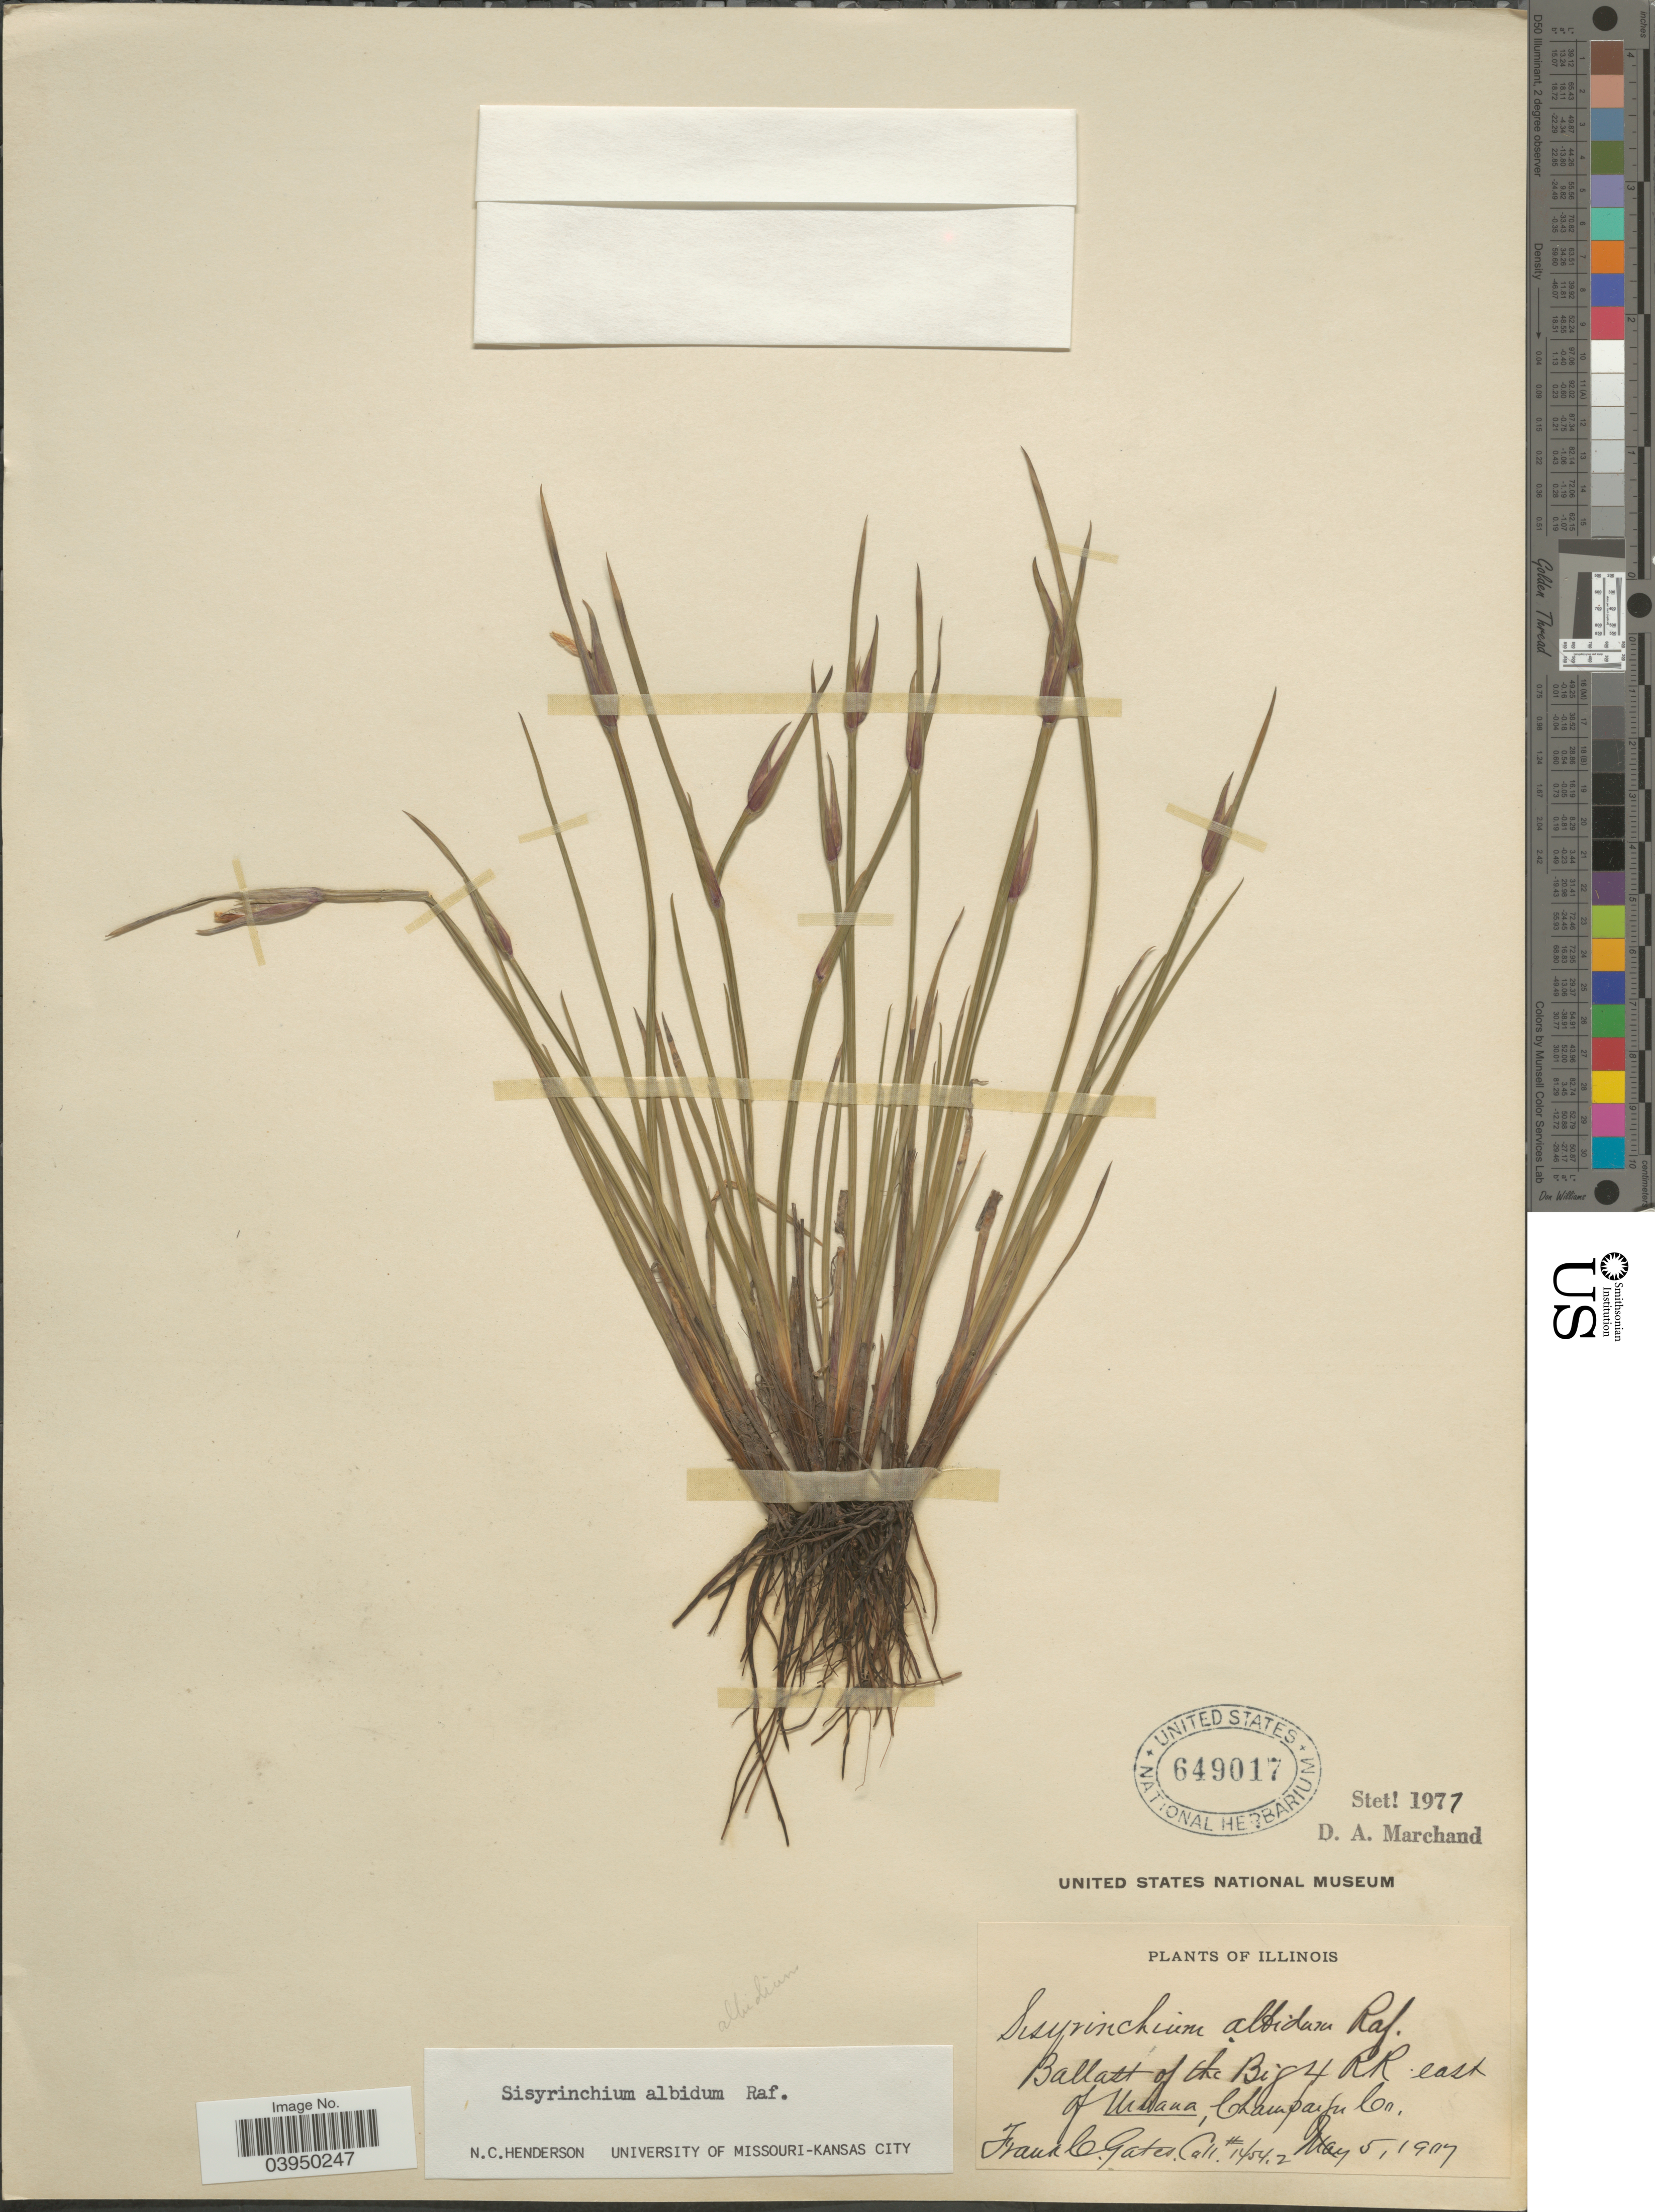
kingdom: Plantae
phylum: Tracheophyta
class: Liliopsida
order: Asparagales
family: Iridaceae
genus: Sisyrinchium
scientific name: Sisyrinchium albidum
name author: Raf.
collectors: F. C. Gates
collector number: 1454.2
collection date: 1907-05-05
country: United States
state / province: Illinois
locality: Ballast of the Big 4 R.R. east of Urbana, Champaign Co.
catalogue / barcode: US 649017